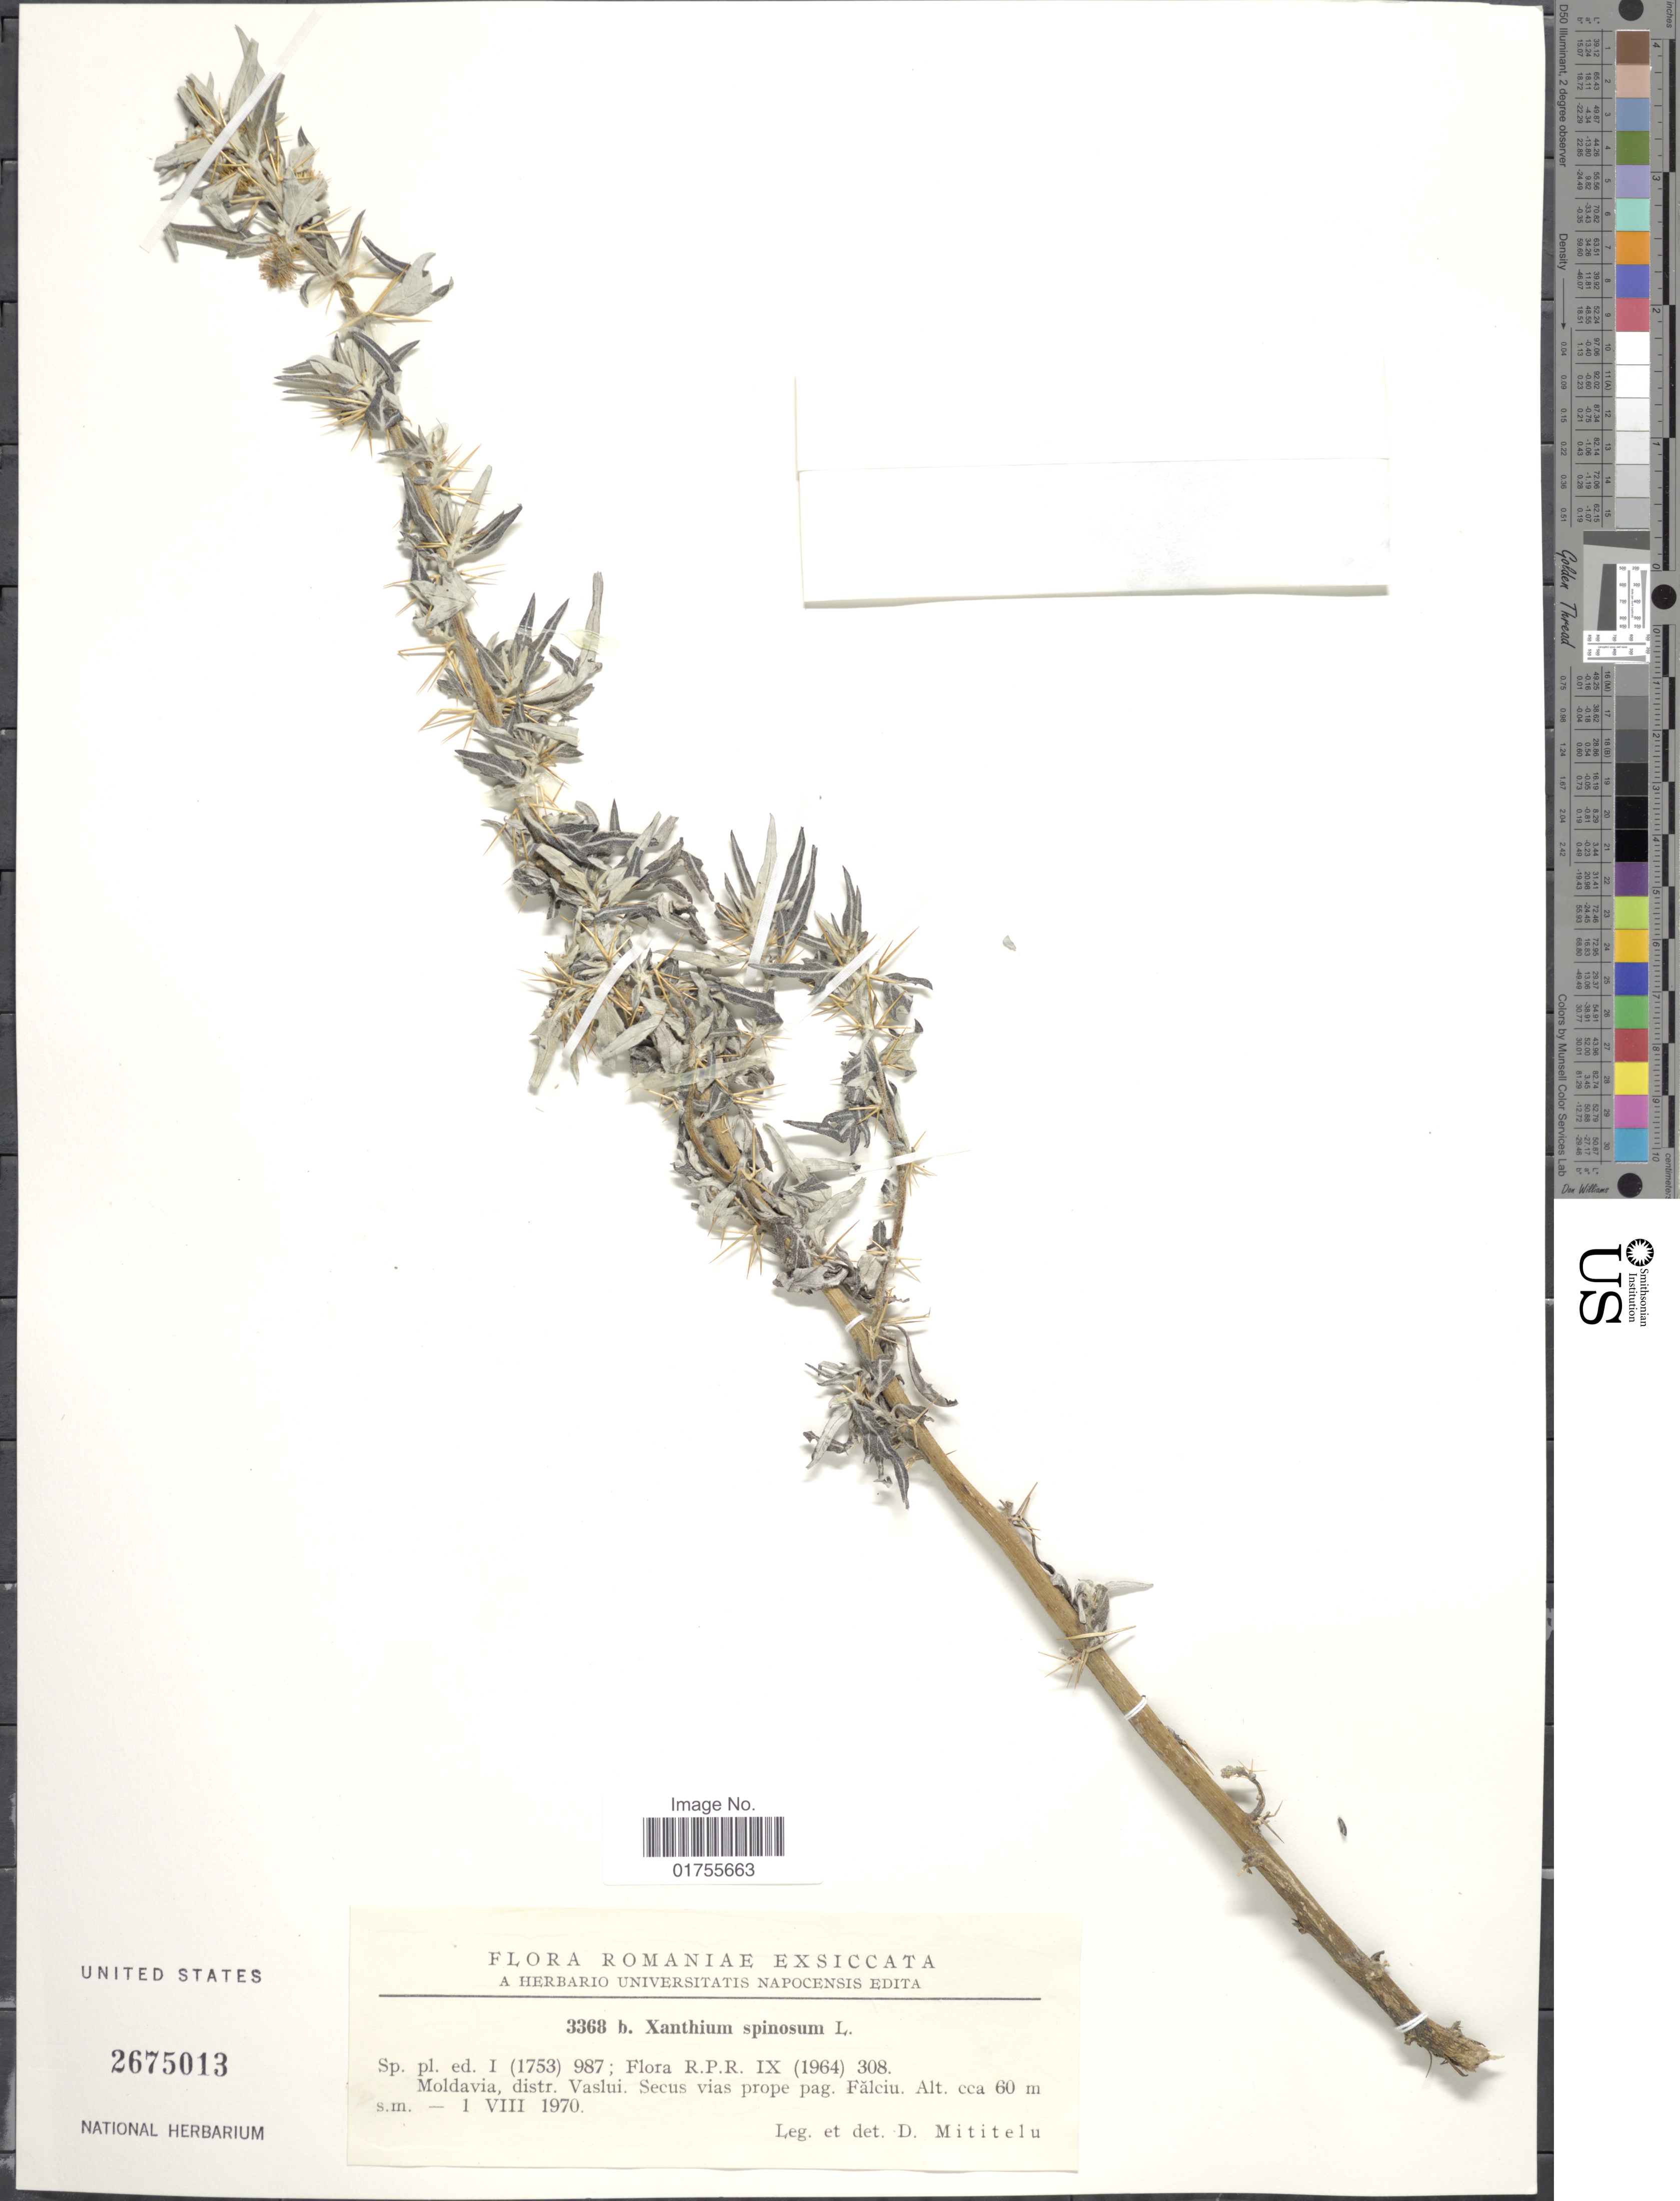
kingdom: Plantae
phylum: Tracheophyta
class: Magnoliopsida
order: Asterales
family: Asteraceae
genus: Xanthium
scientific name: Xanthium spinosum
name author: L.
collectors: D. Mititelu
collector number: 3368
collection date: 1970-08-01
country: Romania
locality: Moldavia, distr. Vaslui. Secus vias prope pag Fãlciu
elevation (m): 60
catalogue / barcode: US 2675013